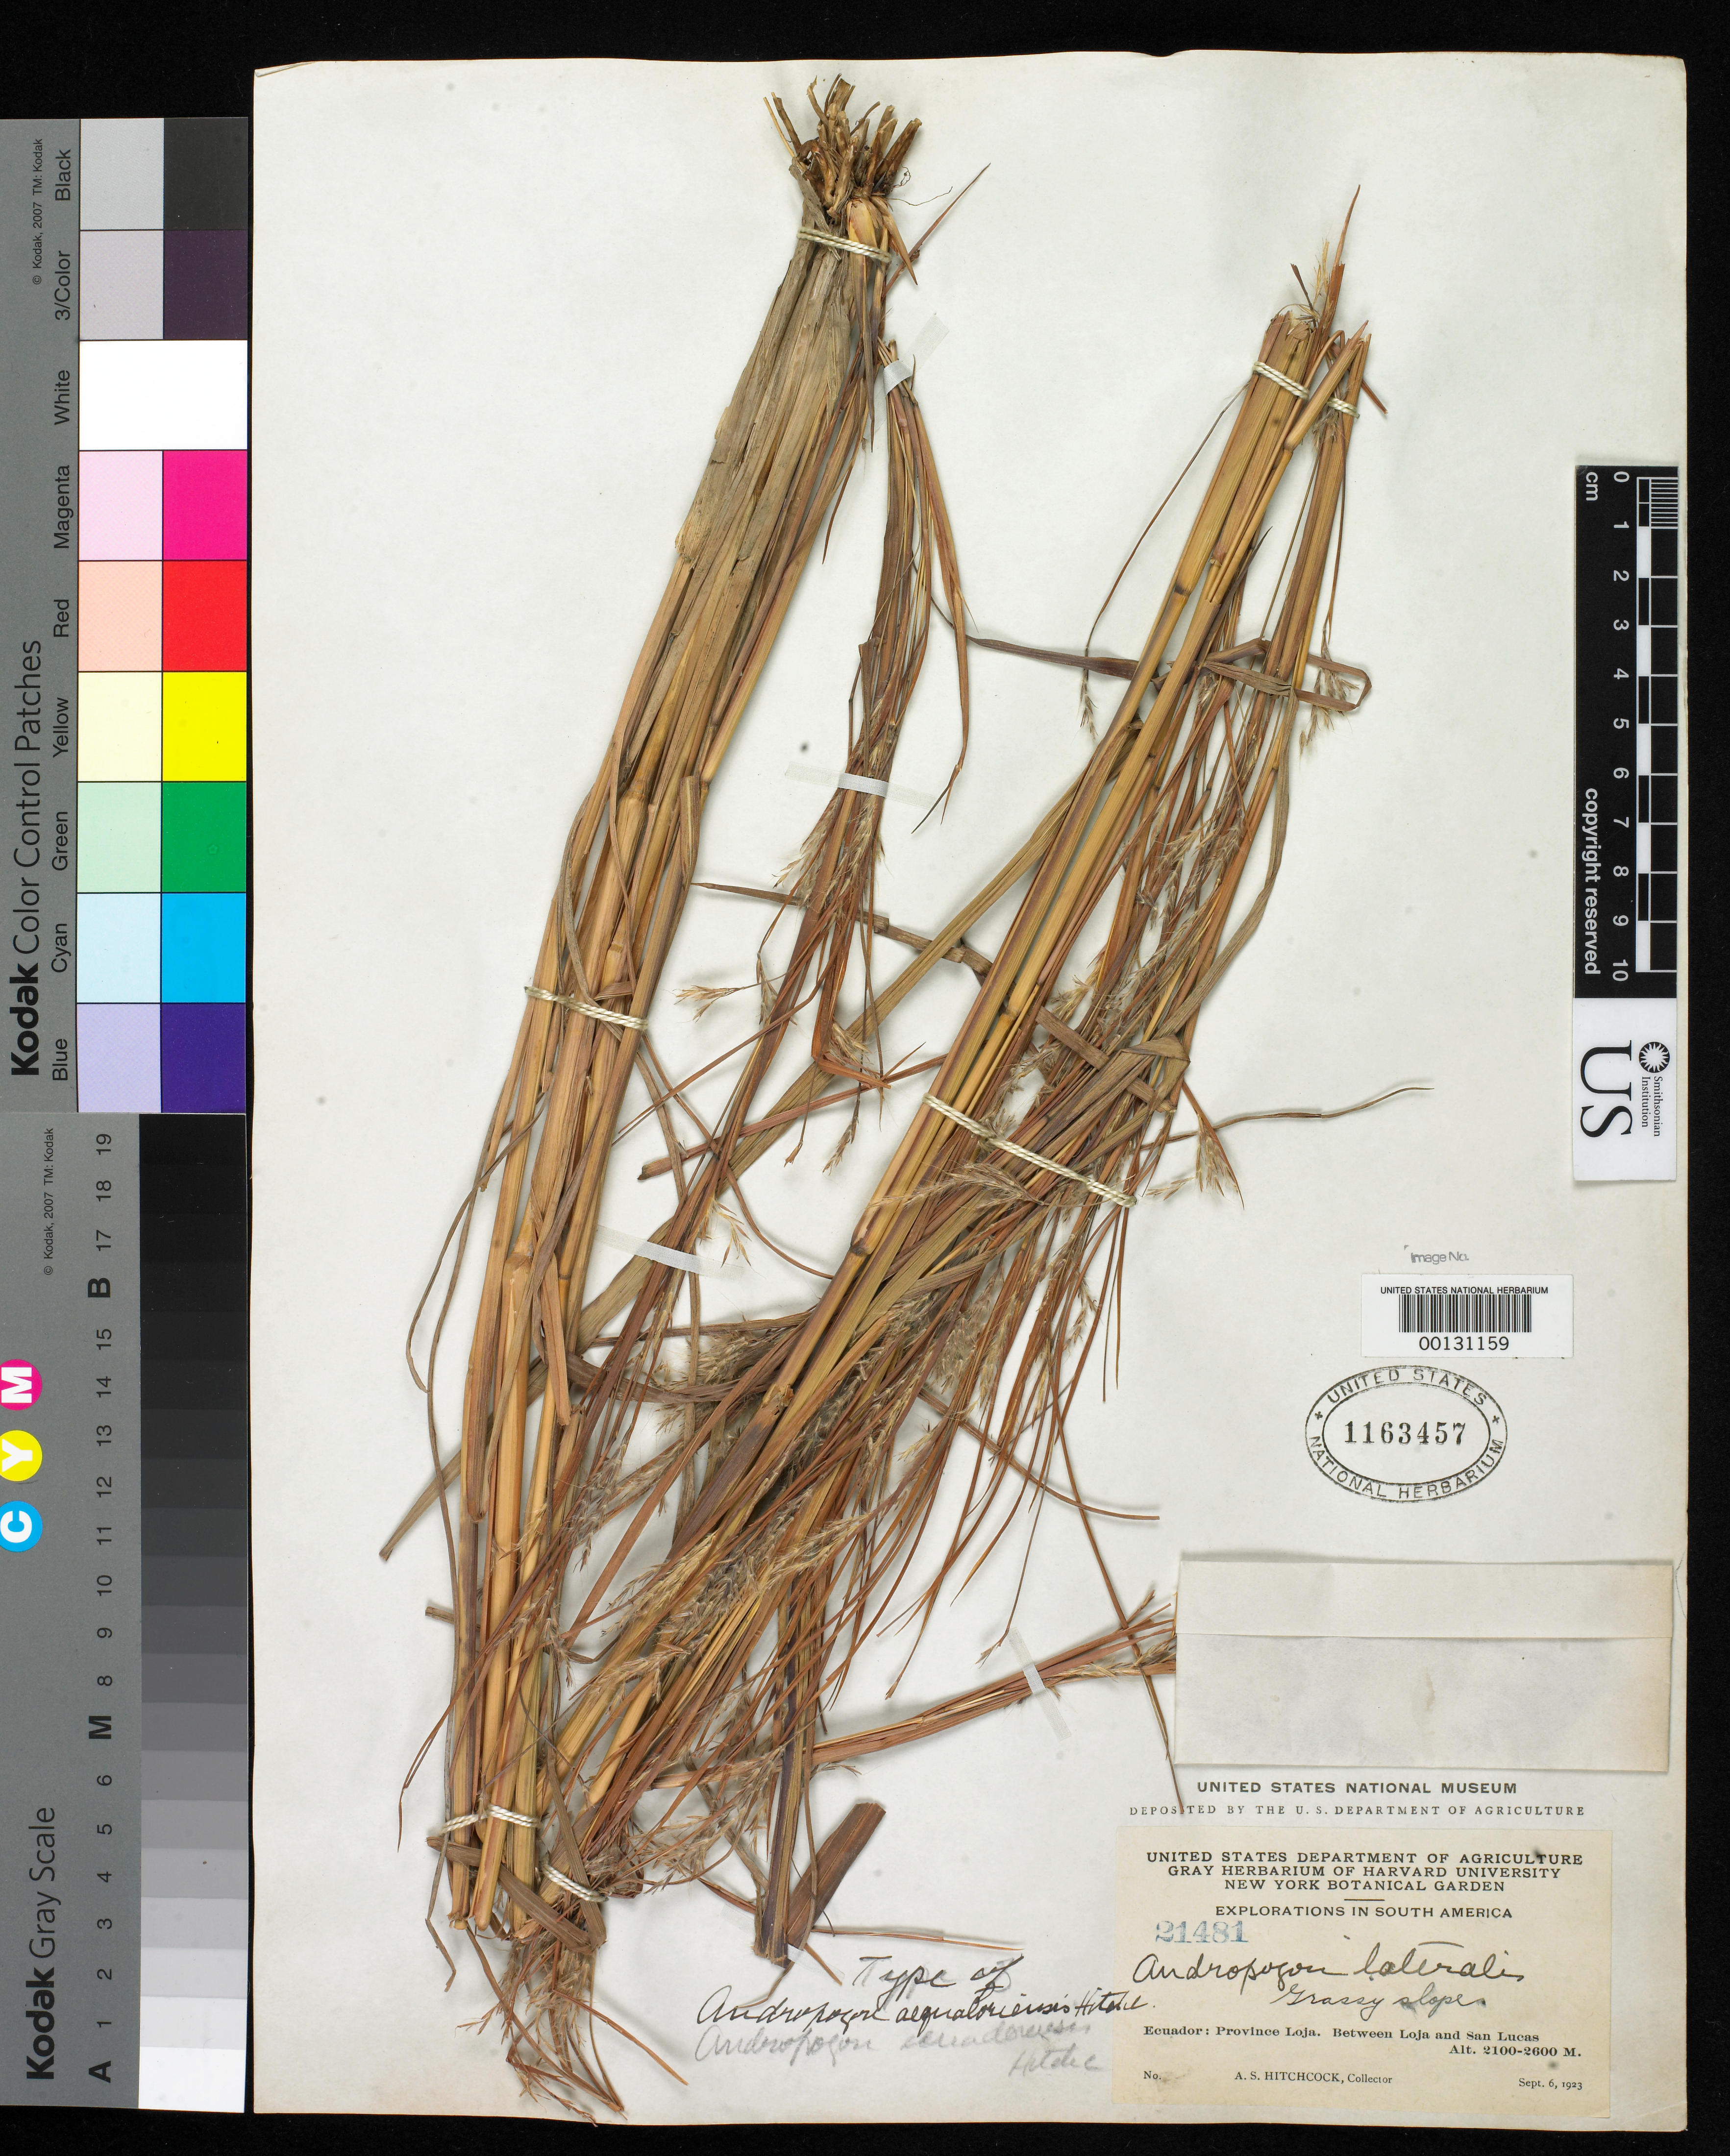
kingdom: Plantae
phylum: Tracheophyta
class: Liliopsida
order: Poales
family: Poaceae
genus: Andropogon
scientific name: Andropogon aequatoriensis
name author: Hitchc.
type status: Holotype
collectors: A. S. Hitchcock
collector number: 21481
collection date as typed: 06 Sep 1923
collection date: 1923-09-06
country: Ecuador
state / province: Loja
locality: Between Loja & San Lucas.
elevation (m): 2100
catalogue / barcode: US 1163457